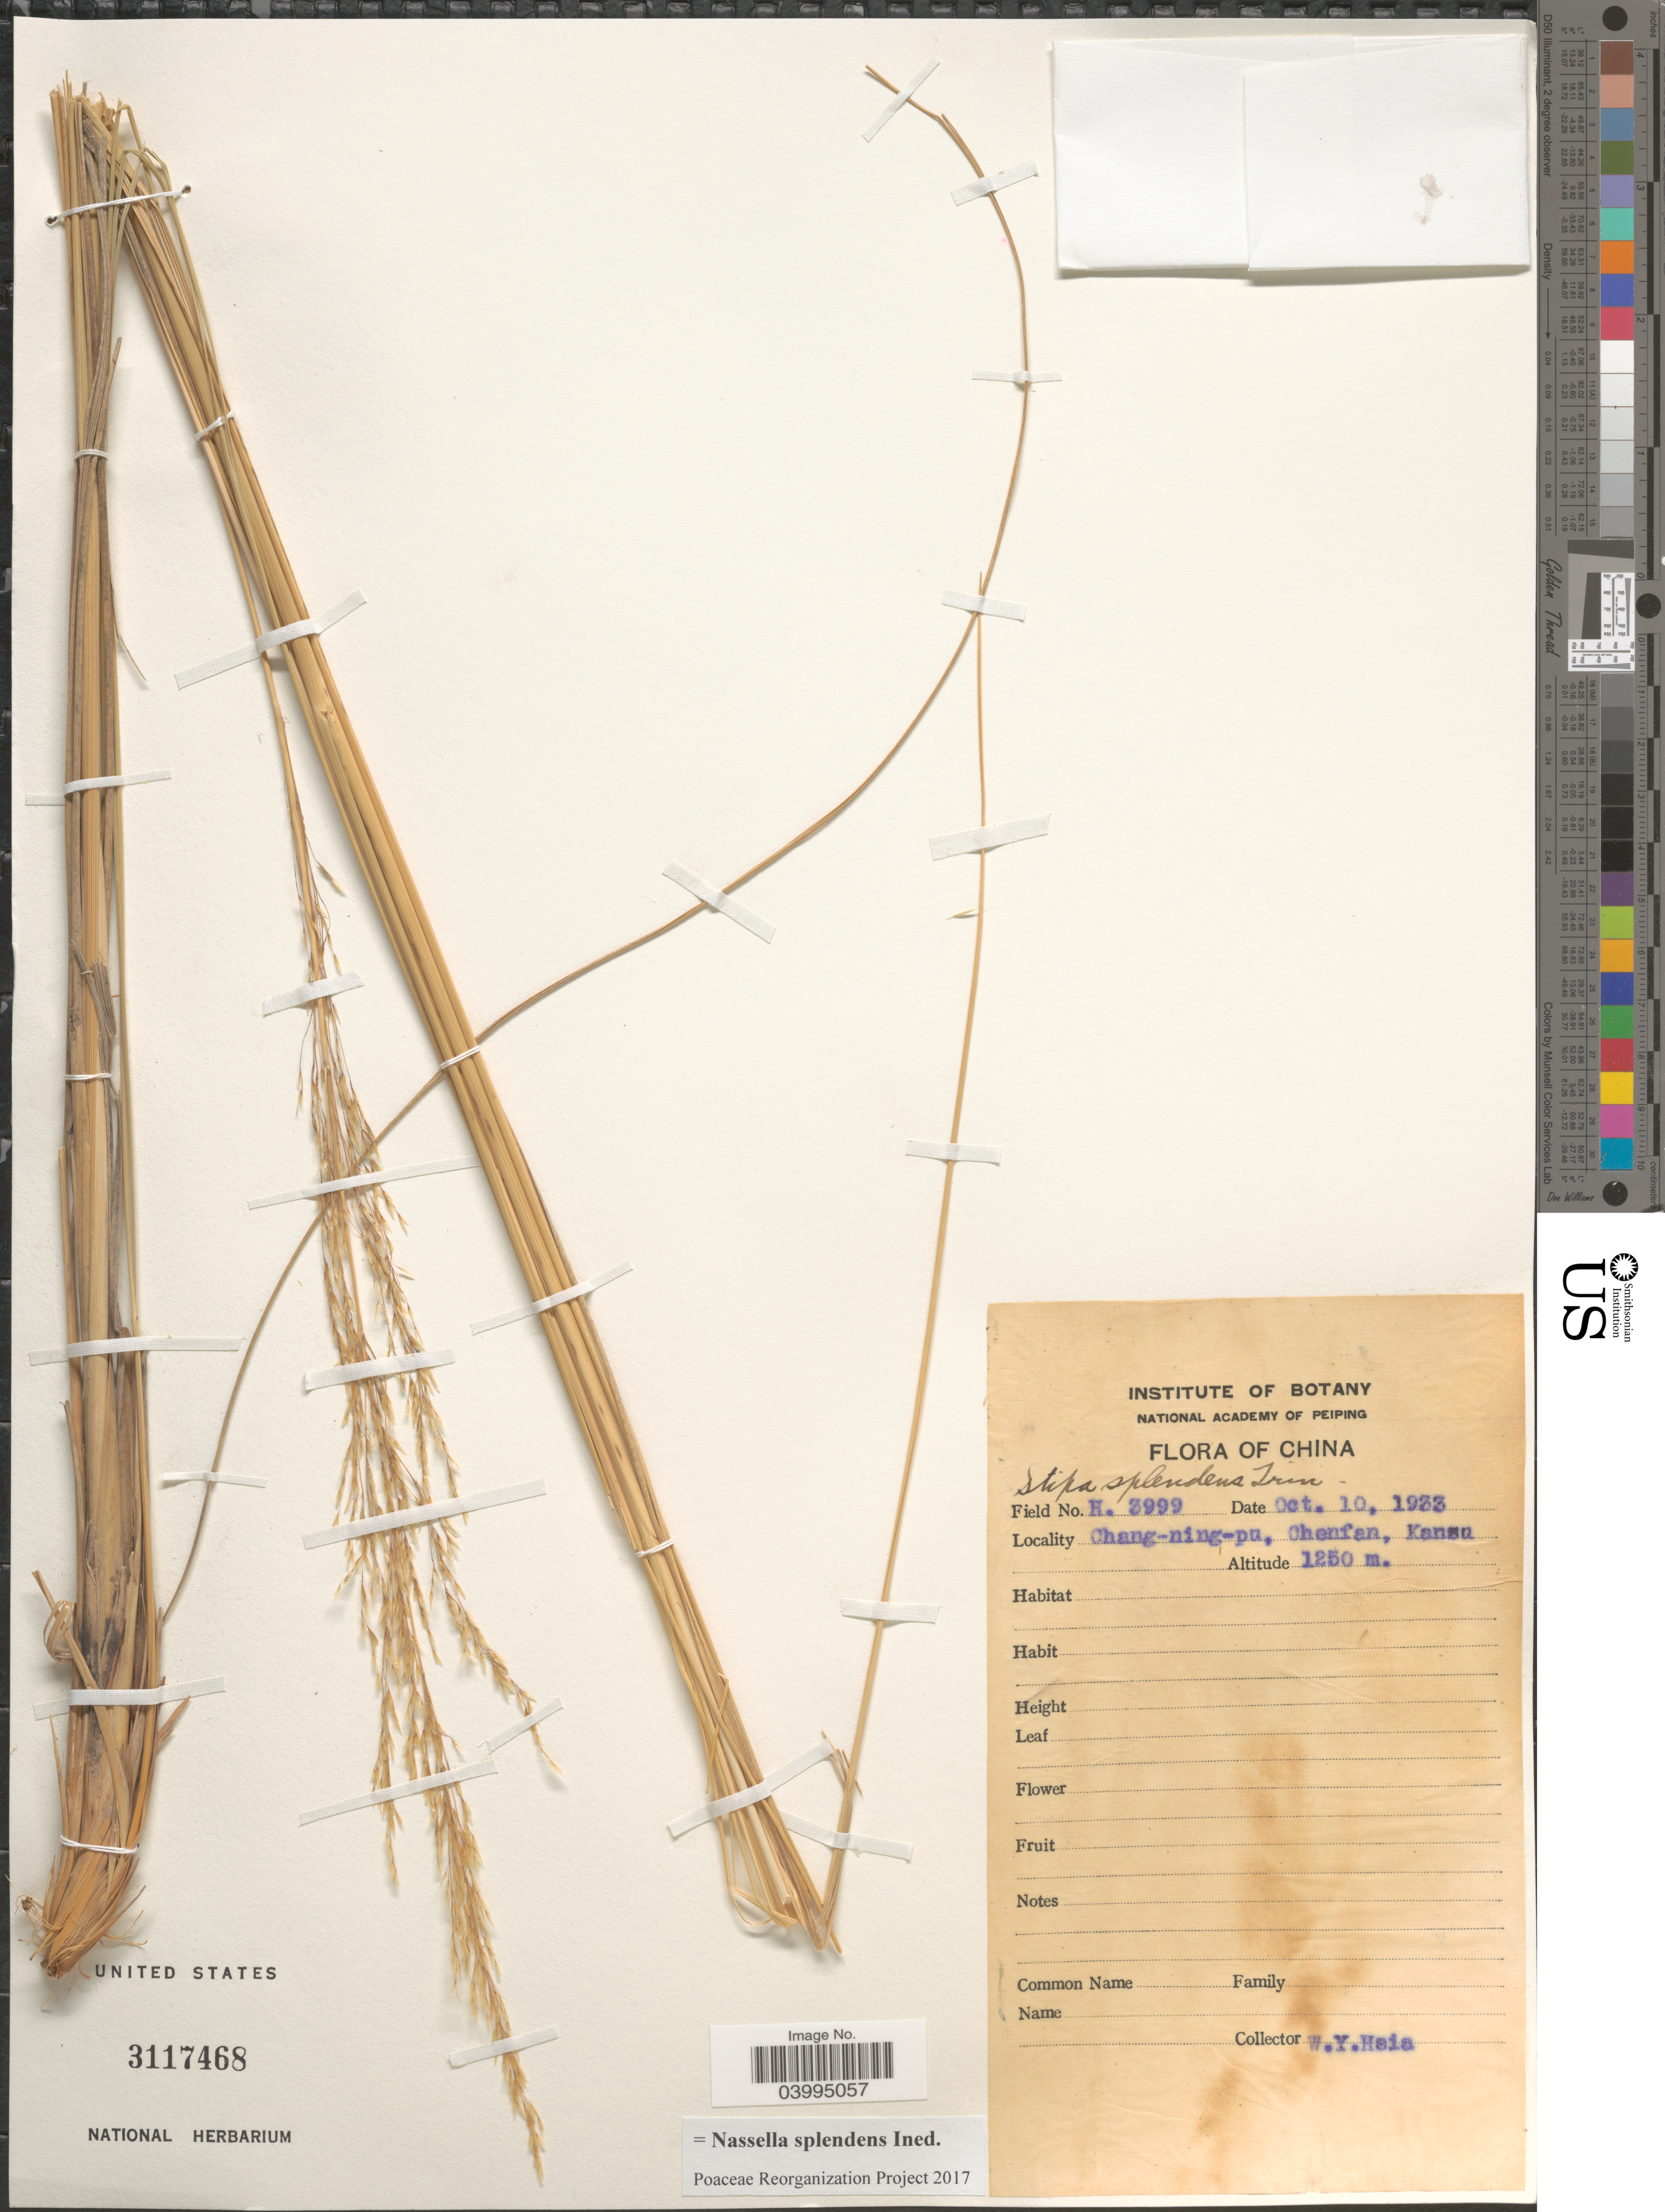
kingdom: Plantae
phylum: Tracheophyta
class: Liliopsida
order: Poales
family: Poaceae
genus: Neotrinia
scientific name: Neotrinia splendens (Trin.) M. Nobis, P.D. Gudkova & A. Nowak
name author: (Trin.)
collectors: W. Heia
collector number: H. 3999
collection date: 1933-10-10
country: China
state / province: Gansu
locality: Chang-ning-pu, Chenfan, Kansu.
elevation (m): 1250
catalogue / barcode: US 3117468